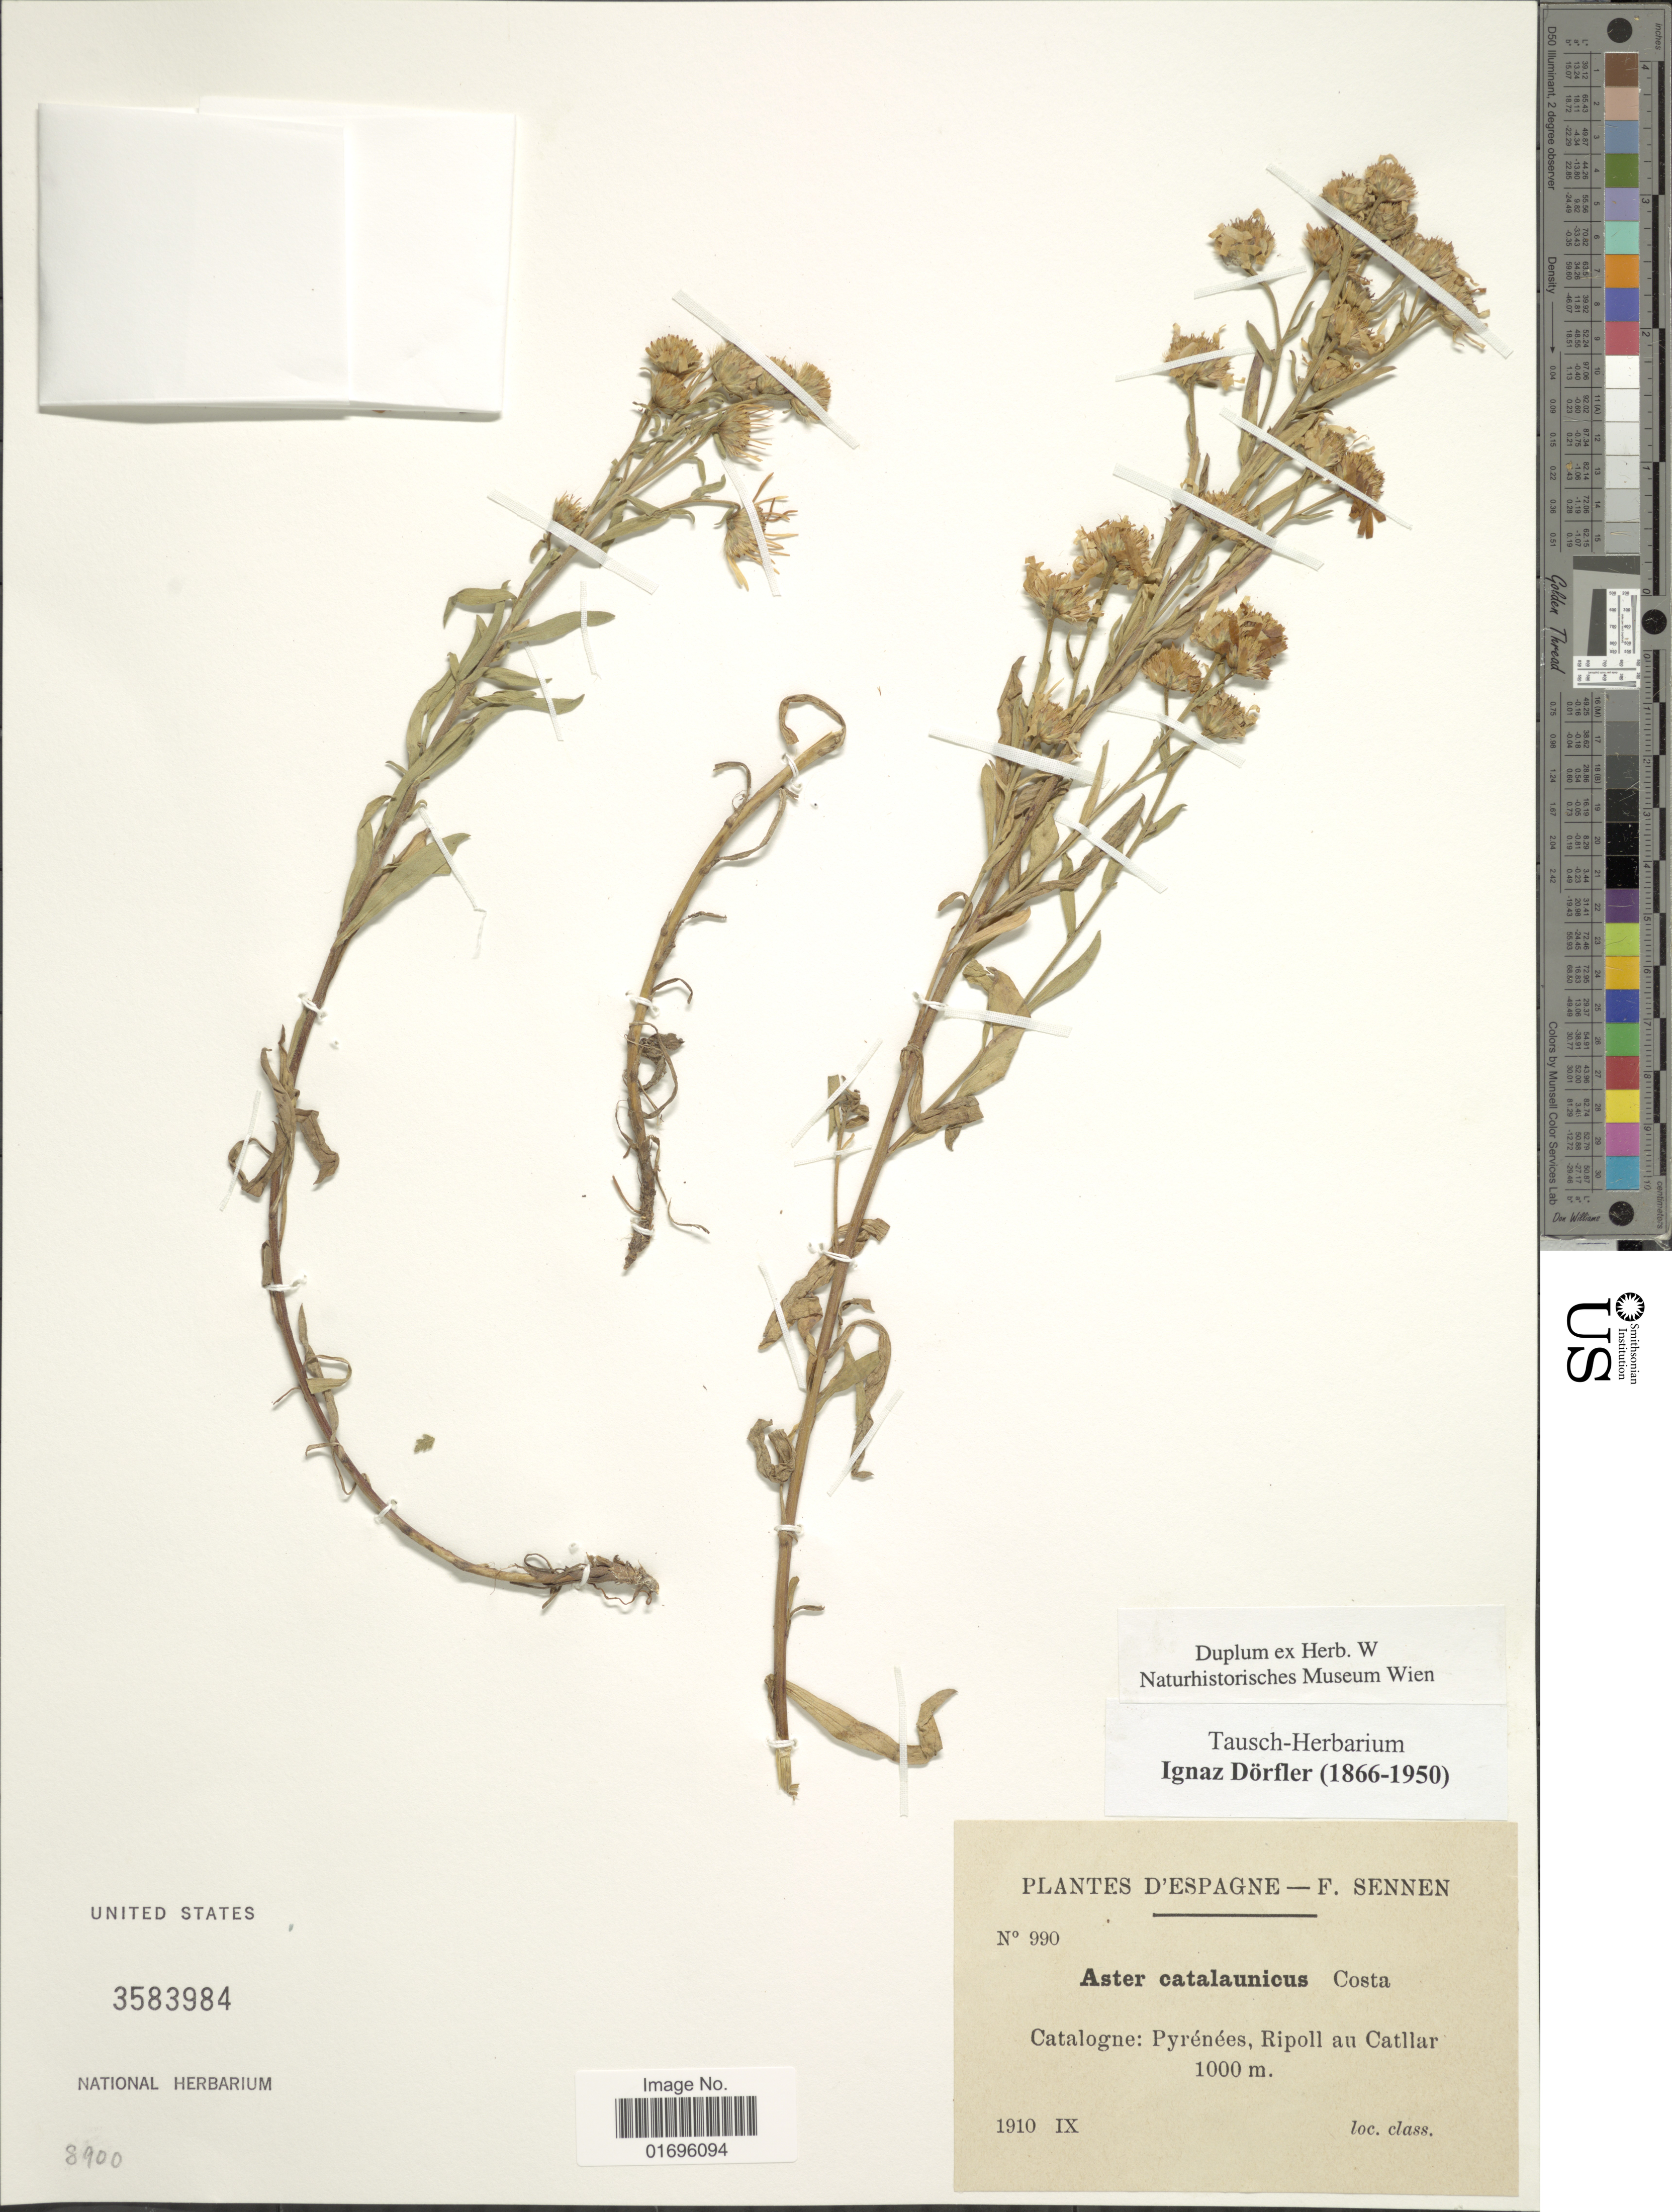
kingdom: Plantae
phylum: Tracheophyta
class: Magnoliopsida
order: Asterales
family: Asteraceae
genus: Aster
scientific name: Aster catalaunicus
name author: Willk. & Costa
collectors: E. Sennen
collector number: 990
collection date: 1910-09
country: France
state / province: Occitanie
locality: D'Espagne. Catalogne: Pyrénées, Ripoll au Catllar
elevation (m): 1000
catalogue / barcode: US 3583984